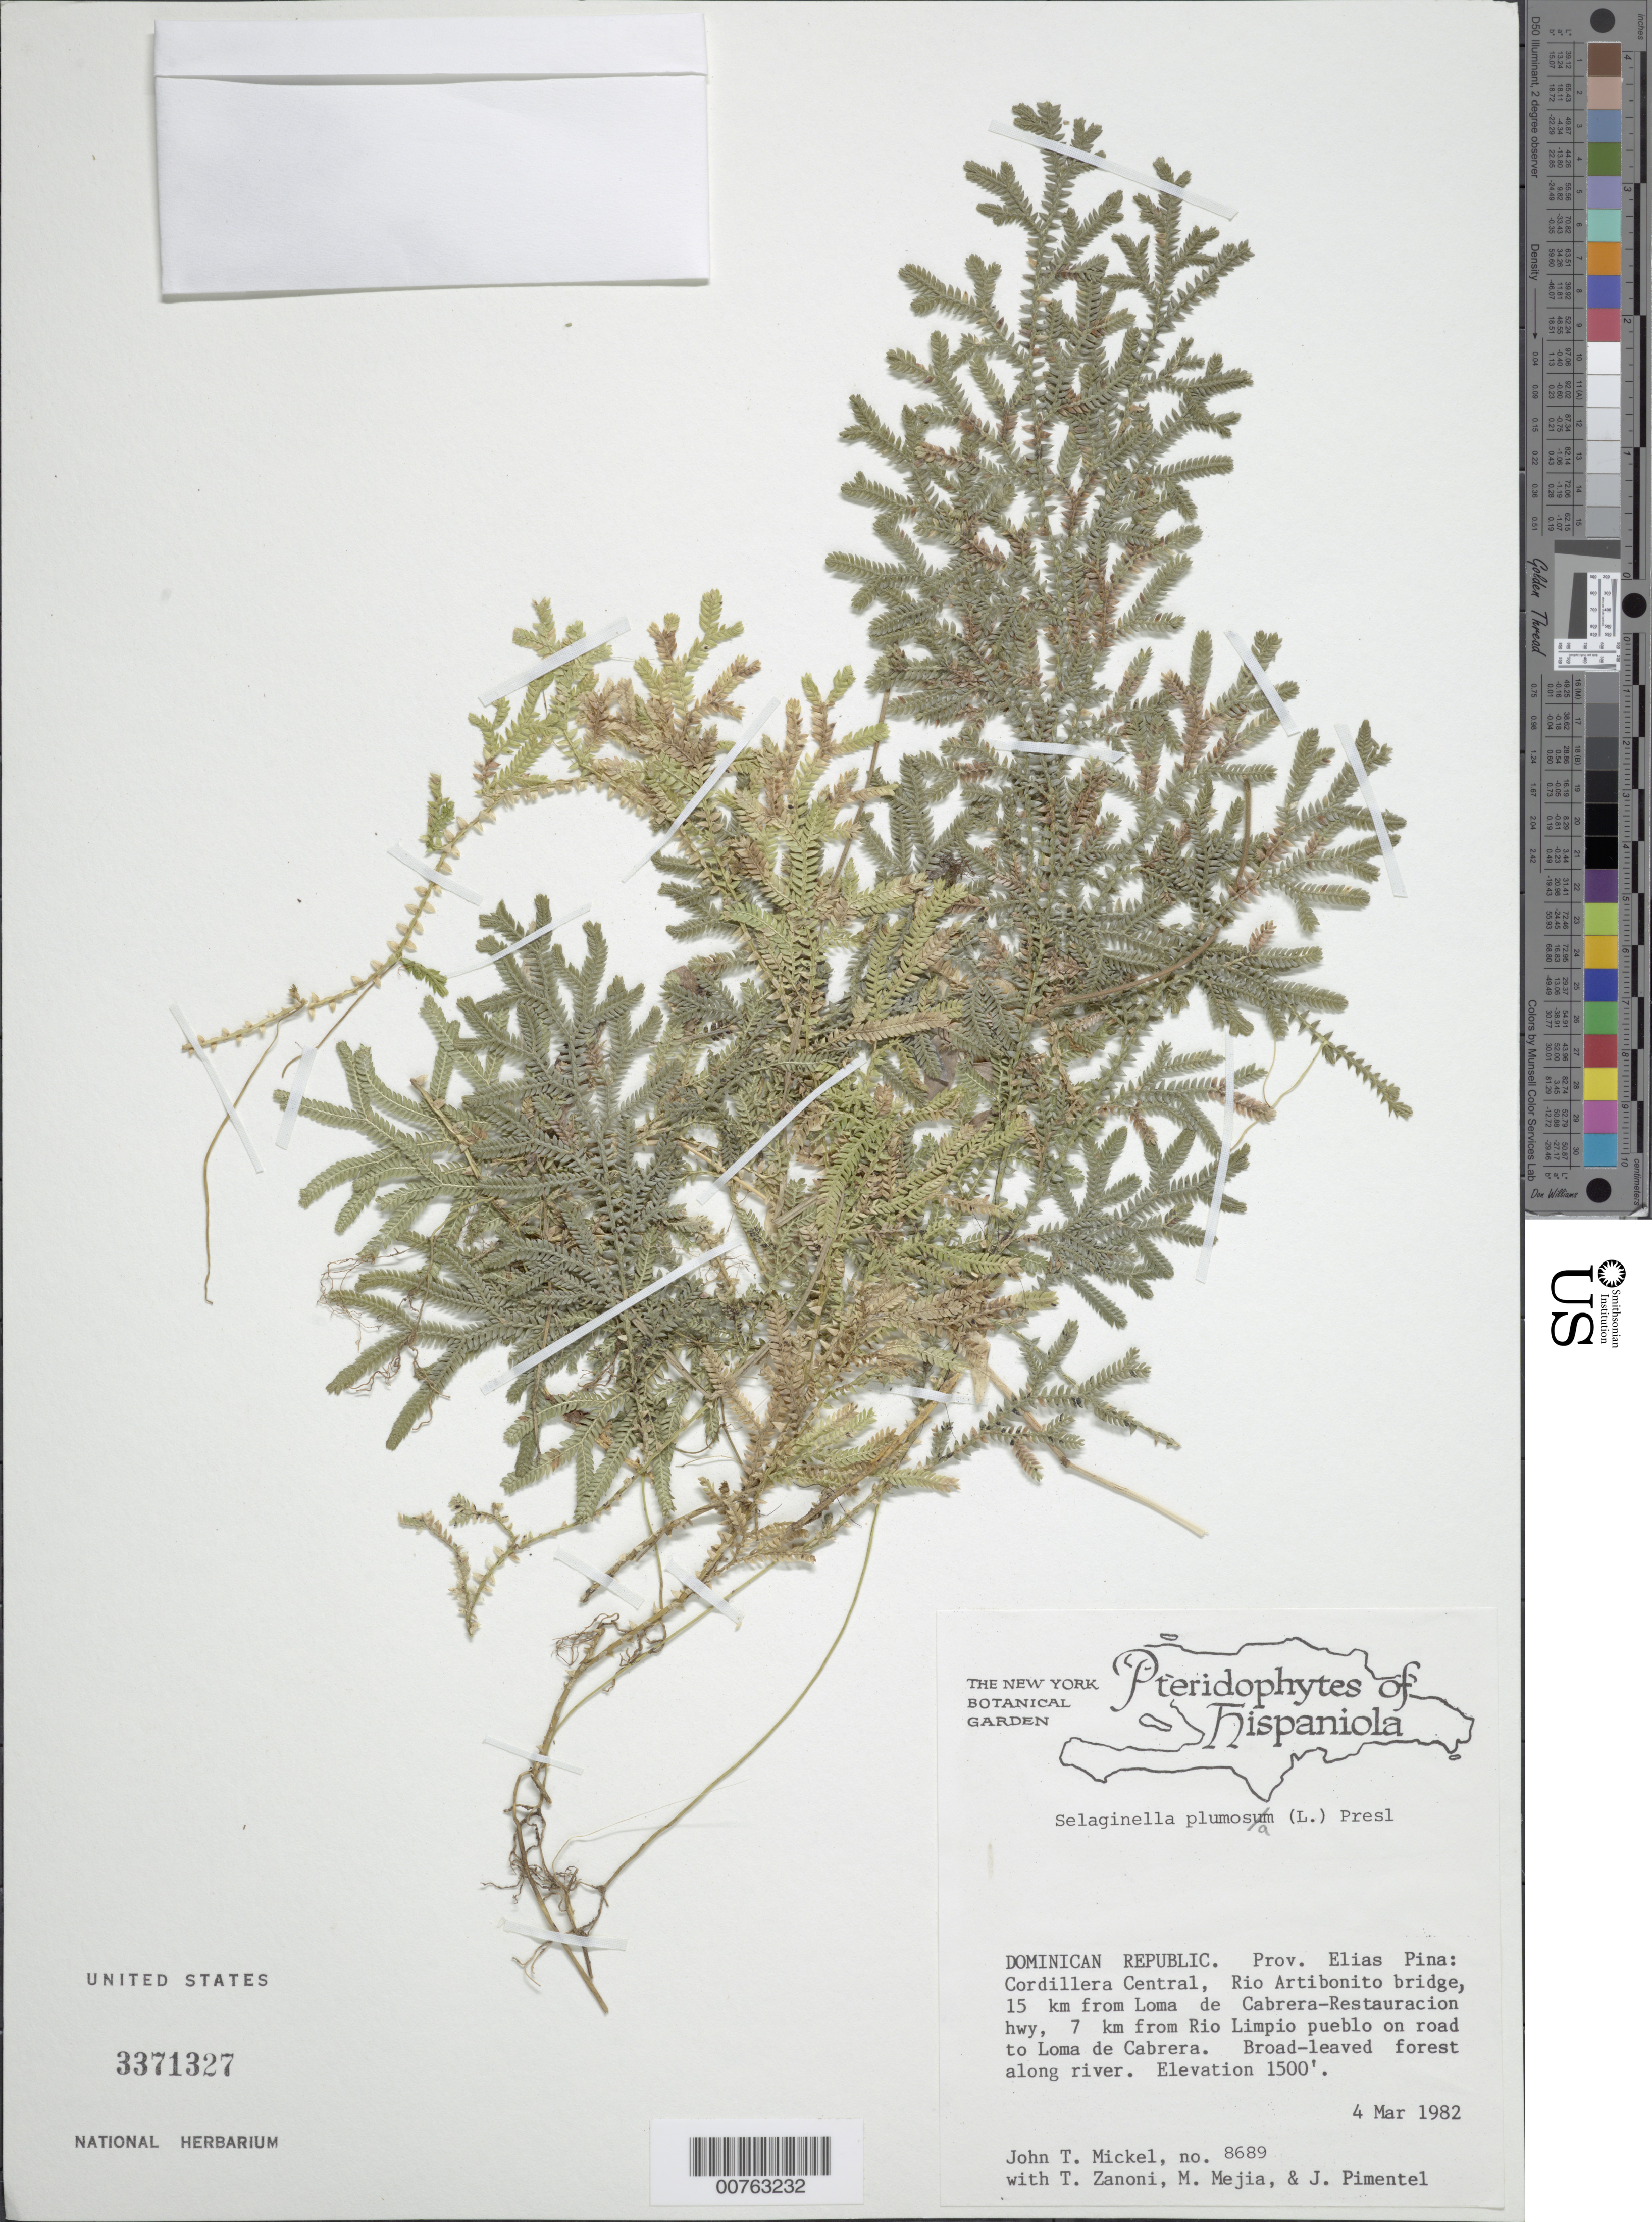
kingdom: Plantae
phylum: Tracheophyta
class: Lycopodiopsida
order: Selaginellales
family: Selaginellaceae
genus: Selaginella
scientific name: Selaginella plumosa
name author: (L.) C. Presl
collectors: J. T. Mickel, T. A. Zanoni, M. Mejia & J. Pimentel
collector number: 8689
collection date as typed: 04 Mar 1982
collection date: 1982-03-04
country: Dominican Republic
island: Hispaniola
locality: Provincia Elias Pina, Cordillera Central, Rio Artibonito bridge, 15 km from Loma de Cabrera-Restauración Hwy, 7 km from Río Limpio pueblo on road to Loma de Cabrera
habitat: Broad-leaved forest along river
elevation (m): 457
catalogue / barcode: US 3371327